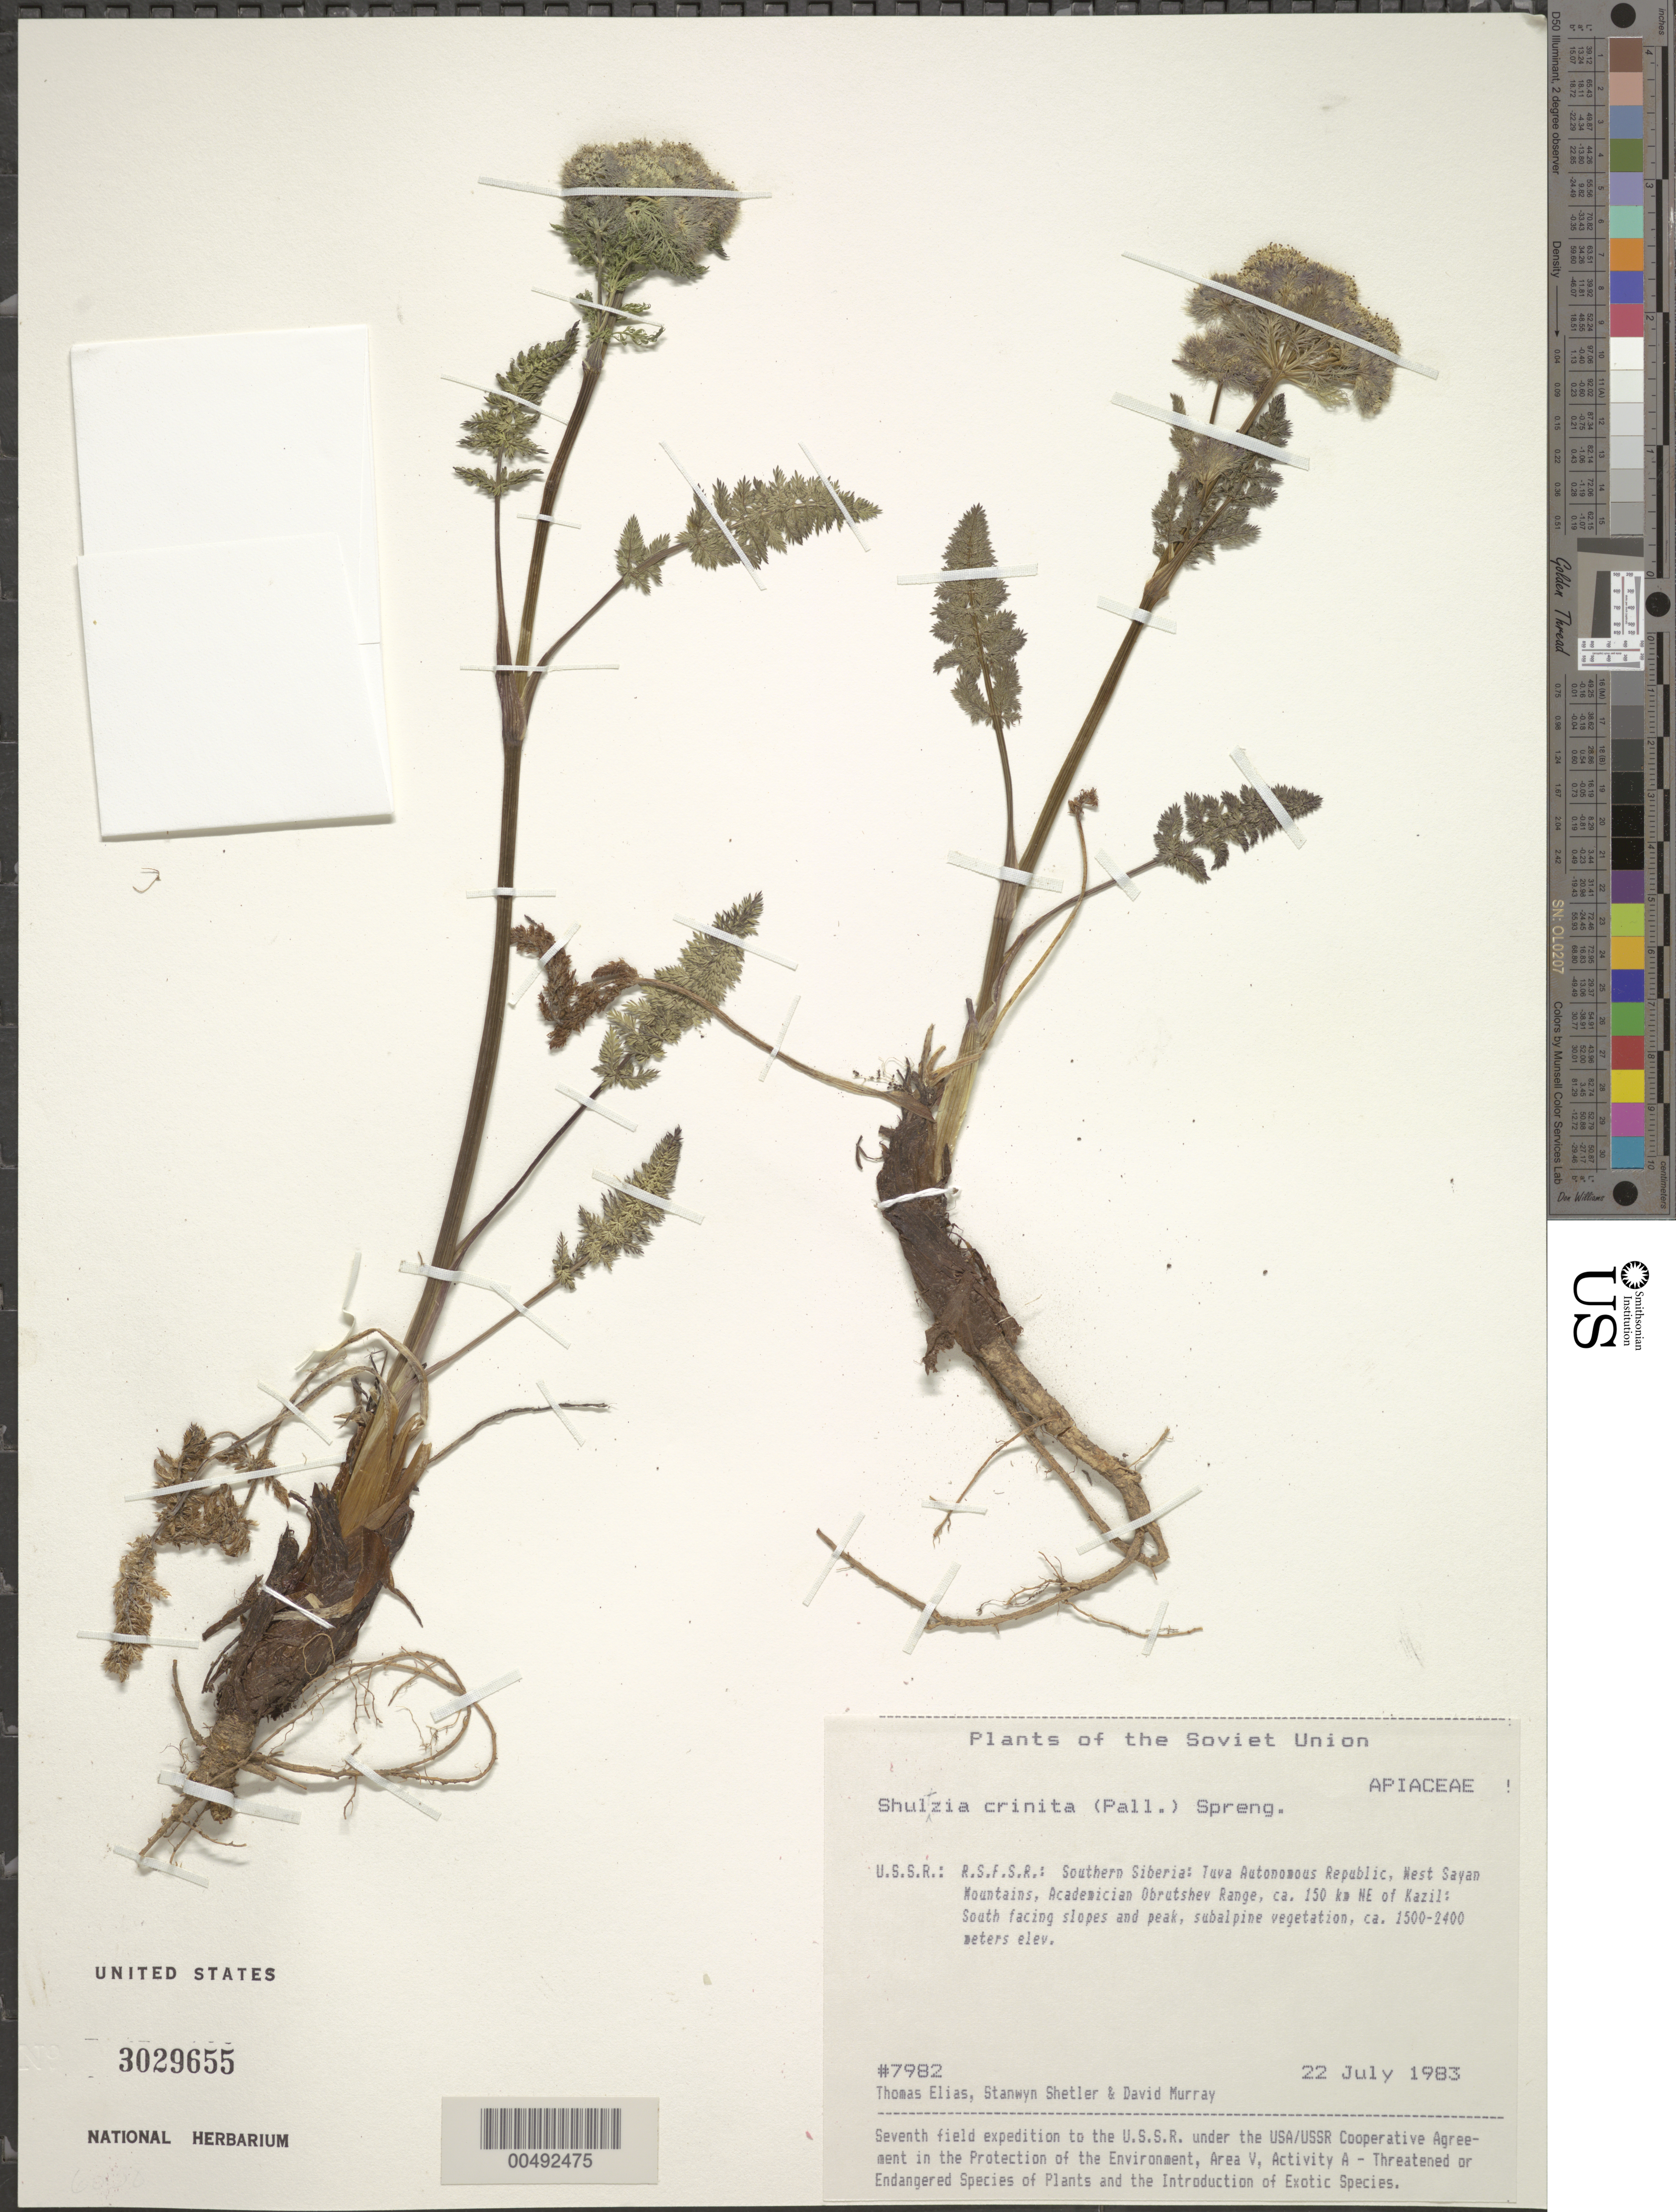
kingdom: Plantae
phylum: Tracheophyta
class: Magnoliopsida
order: Apiales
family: Apiaceae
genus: Schulzia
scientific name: Schulzia crinita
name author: (Pall.) Spreng.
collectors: T. Elias, S. Shetler & D. F. Murray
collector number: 7982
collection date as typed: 22 Jul 1983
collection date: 1983-07-22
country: Russian Federation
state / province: Tuva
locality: West Sayan Mountains, Academician Obrutshev Range, 150 km NE of Kazil [Kyzyl]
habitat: south-facing slopes and peak, subalpine vegetation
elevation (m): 1500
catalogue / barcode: US 3029655